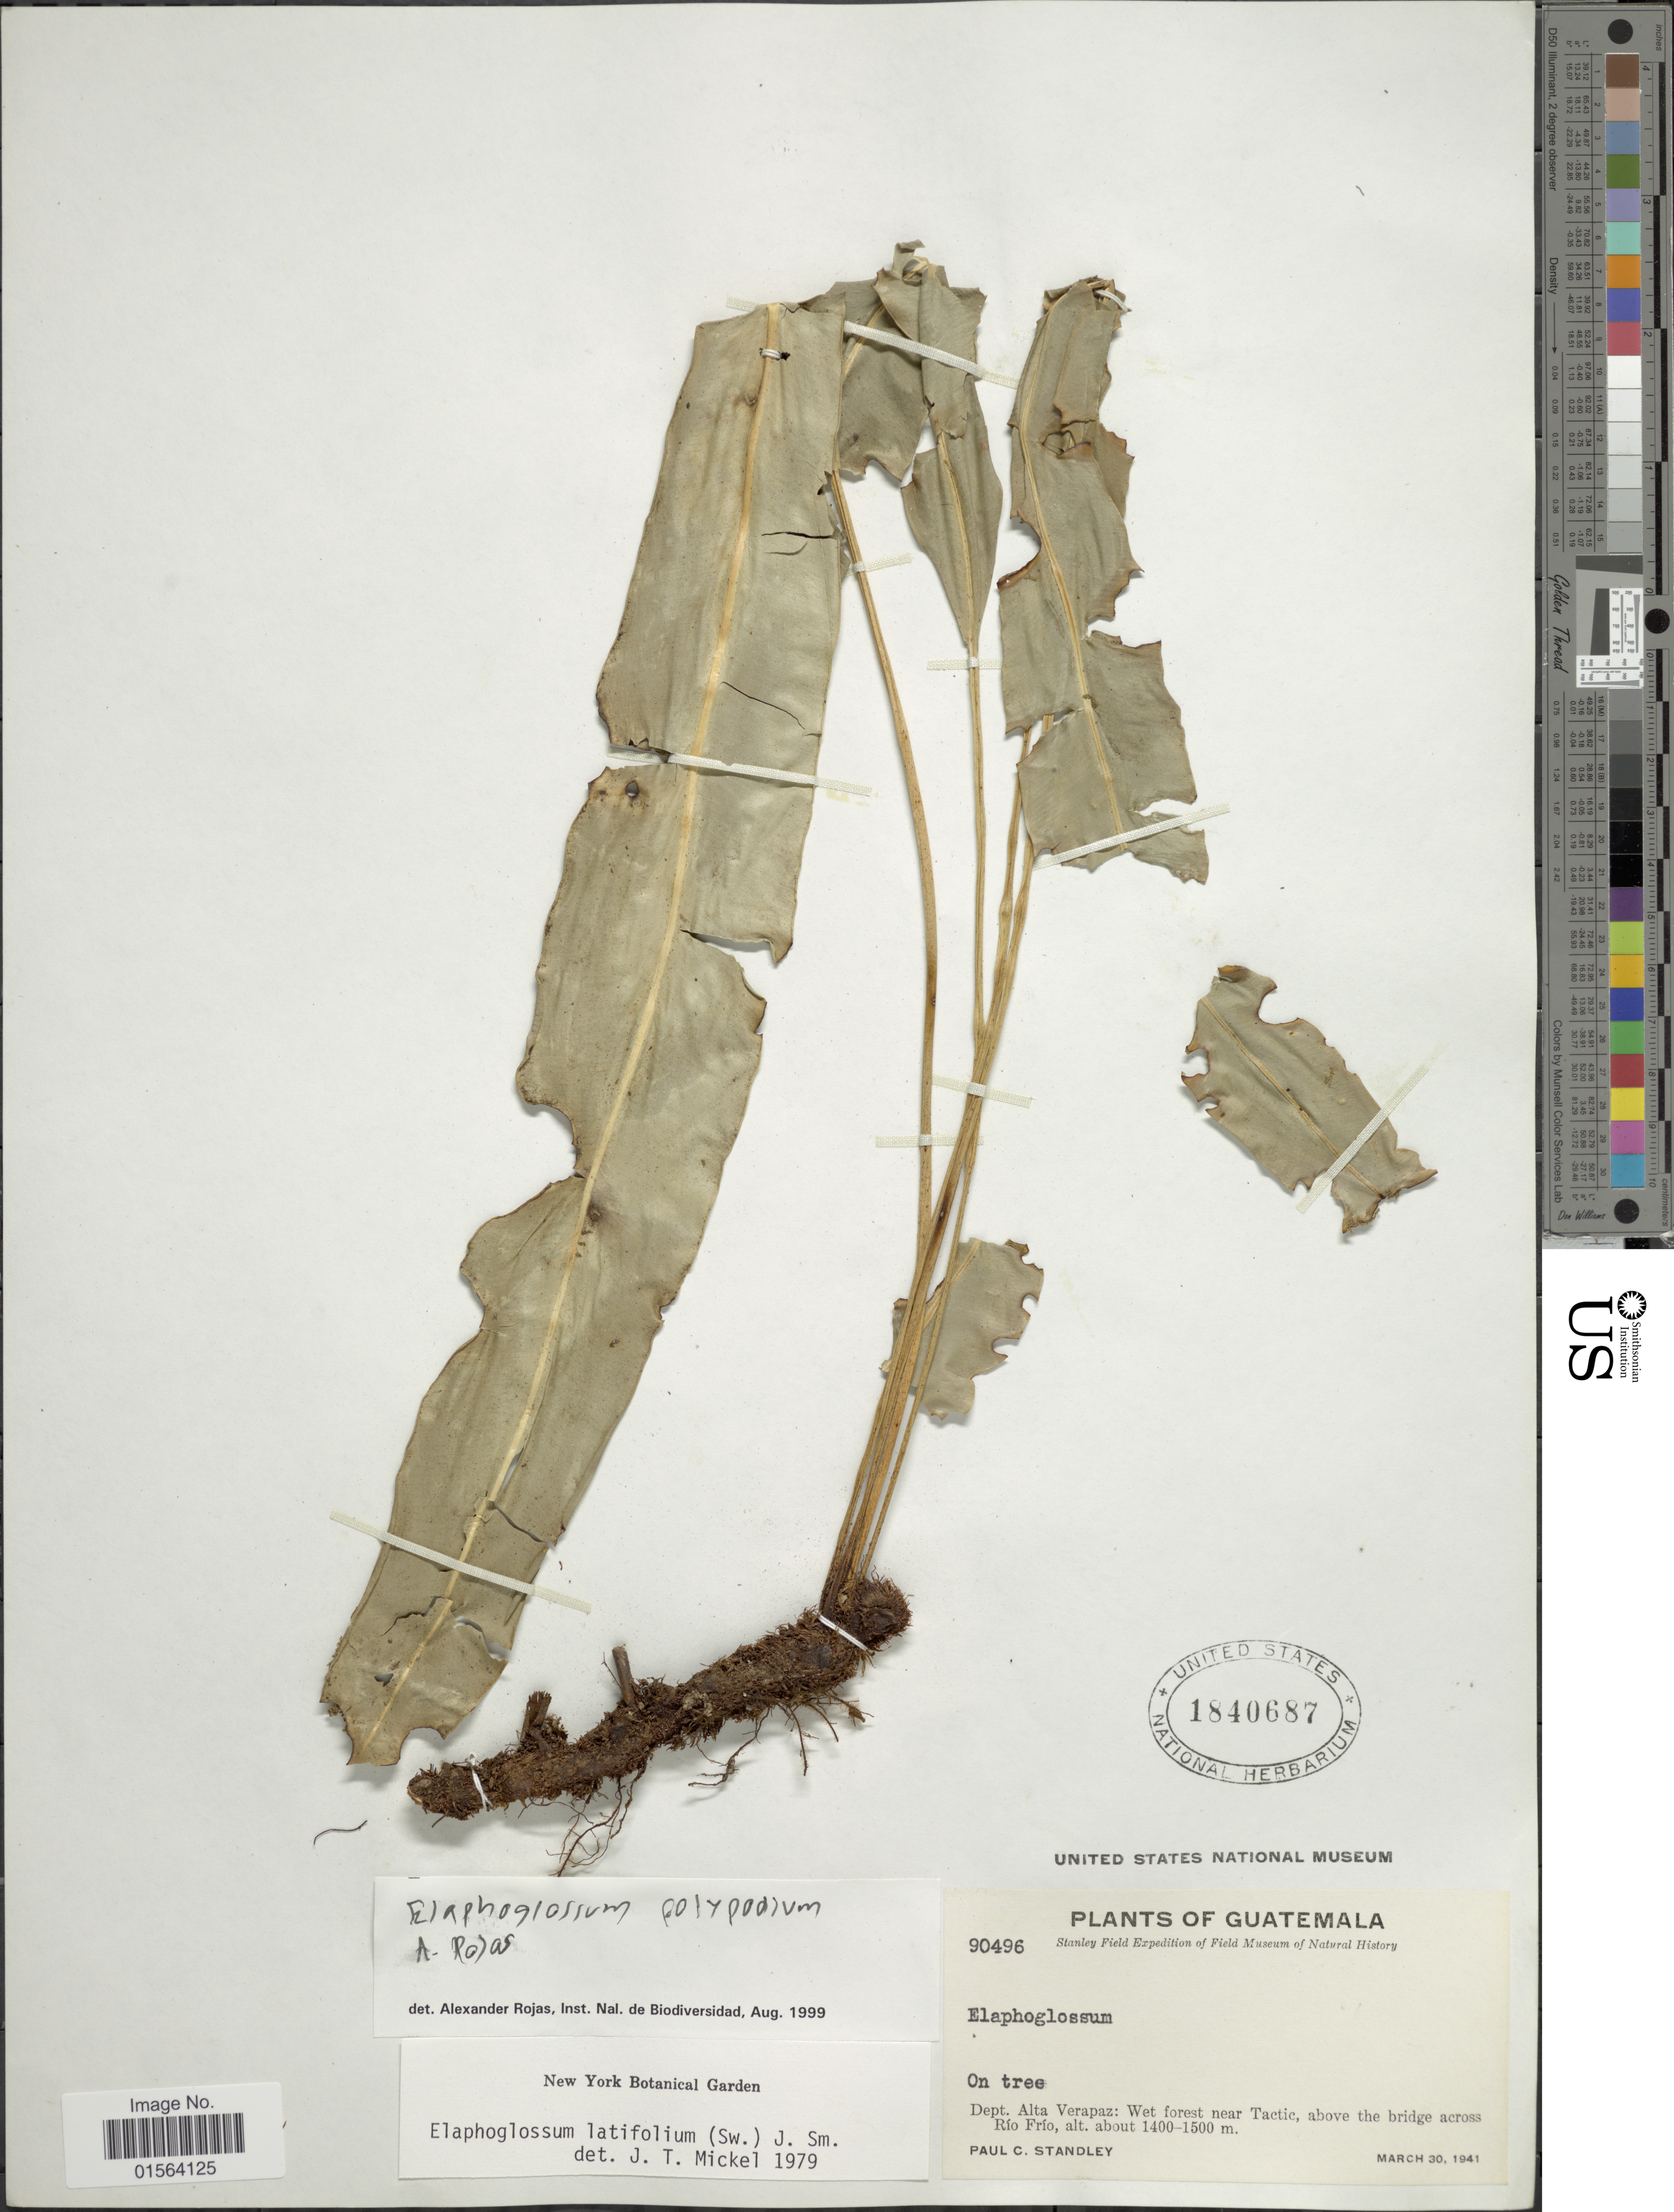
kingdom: Plantae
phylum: Tracheophyta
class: Polypodiopsida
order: Polypodiales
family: Dryopteridaceae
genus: Elaphoglossum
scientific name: Elaphoglossum latifolium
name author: (Sw.) J. Sm.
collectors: P. C. Standley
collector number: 90496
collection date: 1941-03-30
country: Guatemala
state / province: Alta Verapaz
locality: Dept. Alta Verapaz: wet forest near Tactic, above the bridge across Rio Frio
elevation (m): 1400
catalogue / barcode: US 1840687